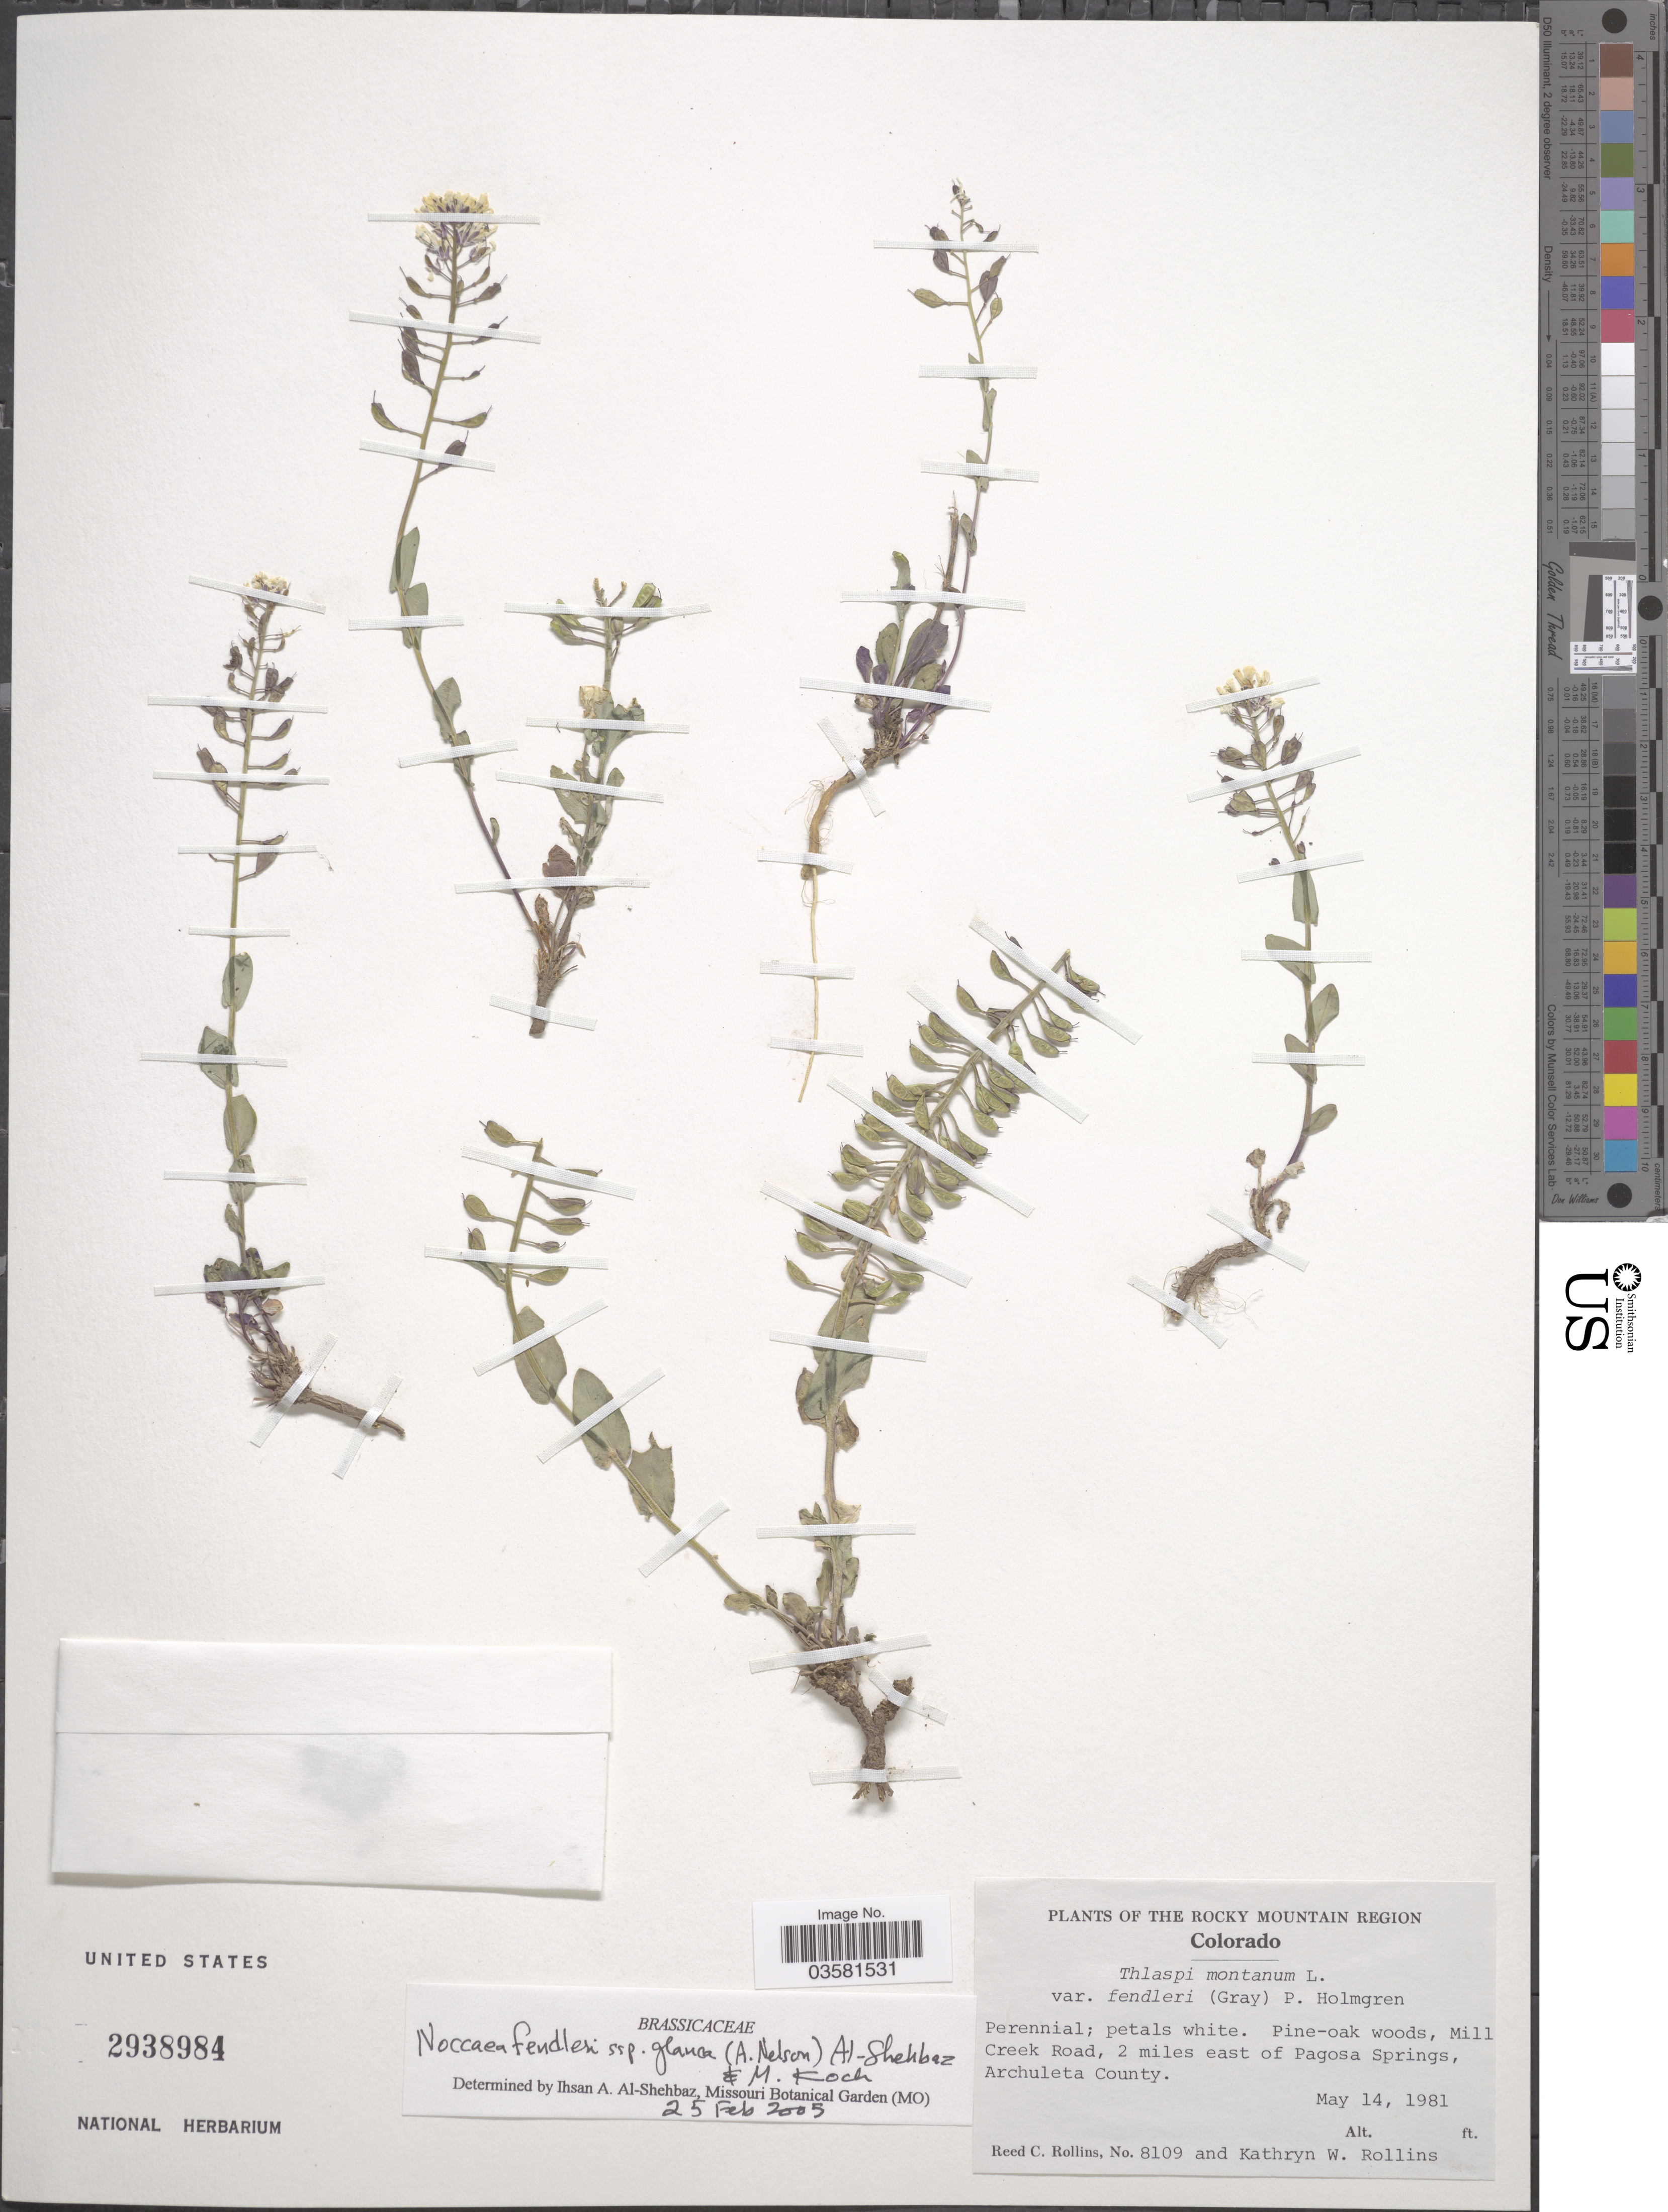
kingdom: Plantae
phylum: Tracheophyta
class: Magnoliopsida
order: Brassicales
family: Brassicaceae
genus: Thlaspi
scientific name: Thlaspi fendleri var. glaucum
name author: (A. Nelson) C.L. Hitchc.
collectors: R. C. Rollins & K. W. Rollins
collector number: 8109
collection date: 1981-05-14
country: United States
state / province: Colorado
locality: The Rocky Mountain Region. Mill Creek Road, 2 miles east of Pagosa Springs, Archuleta County.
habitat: pine oak woods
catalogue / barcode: US 2938984